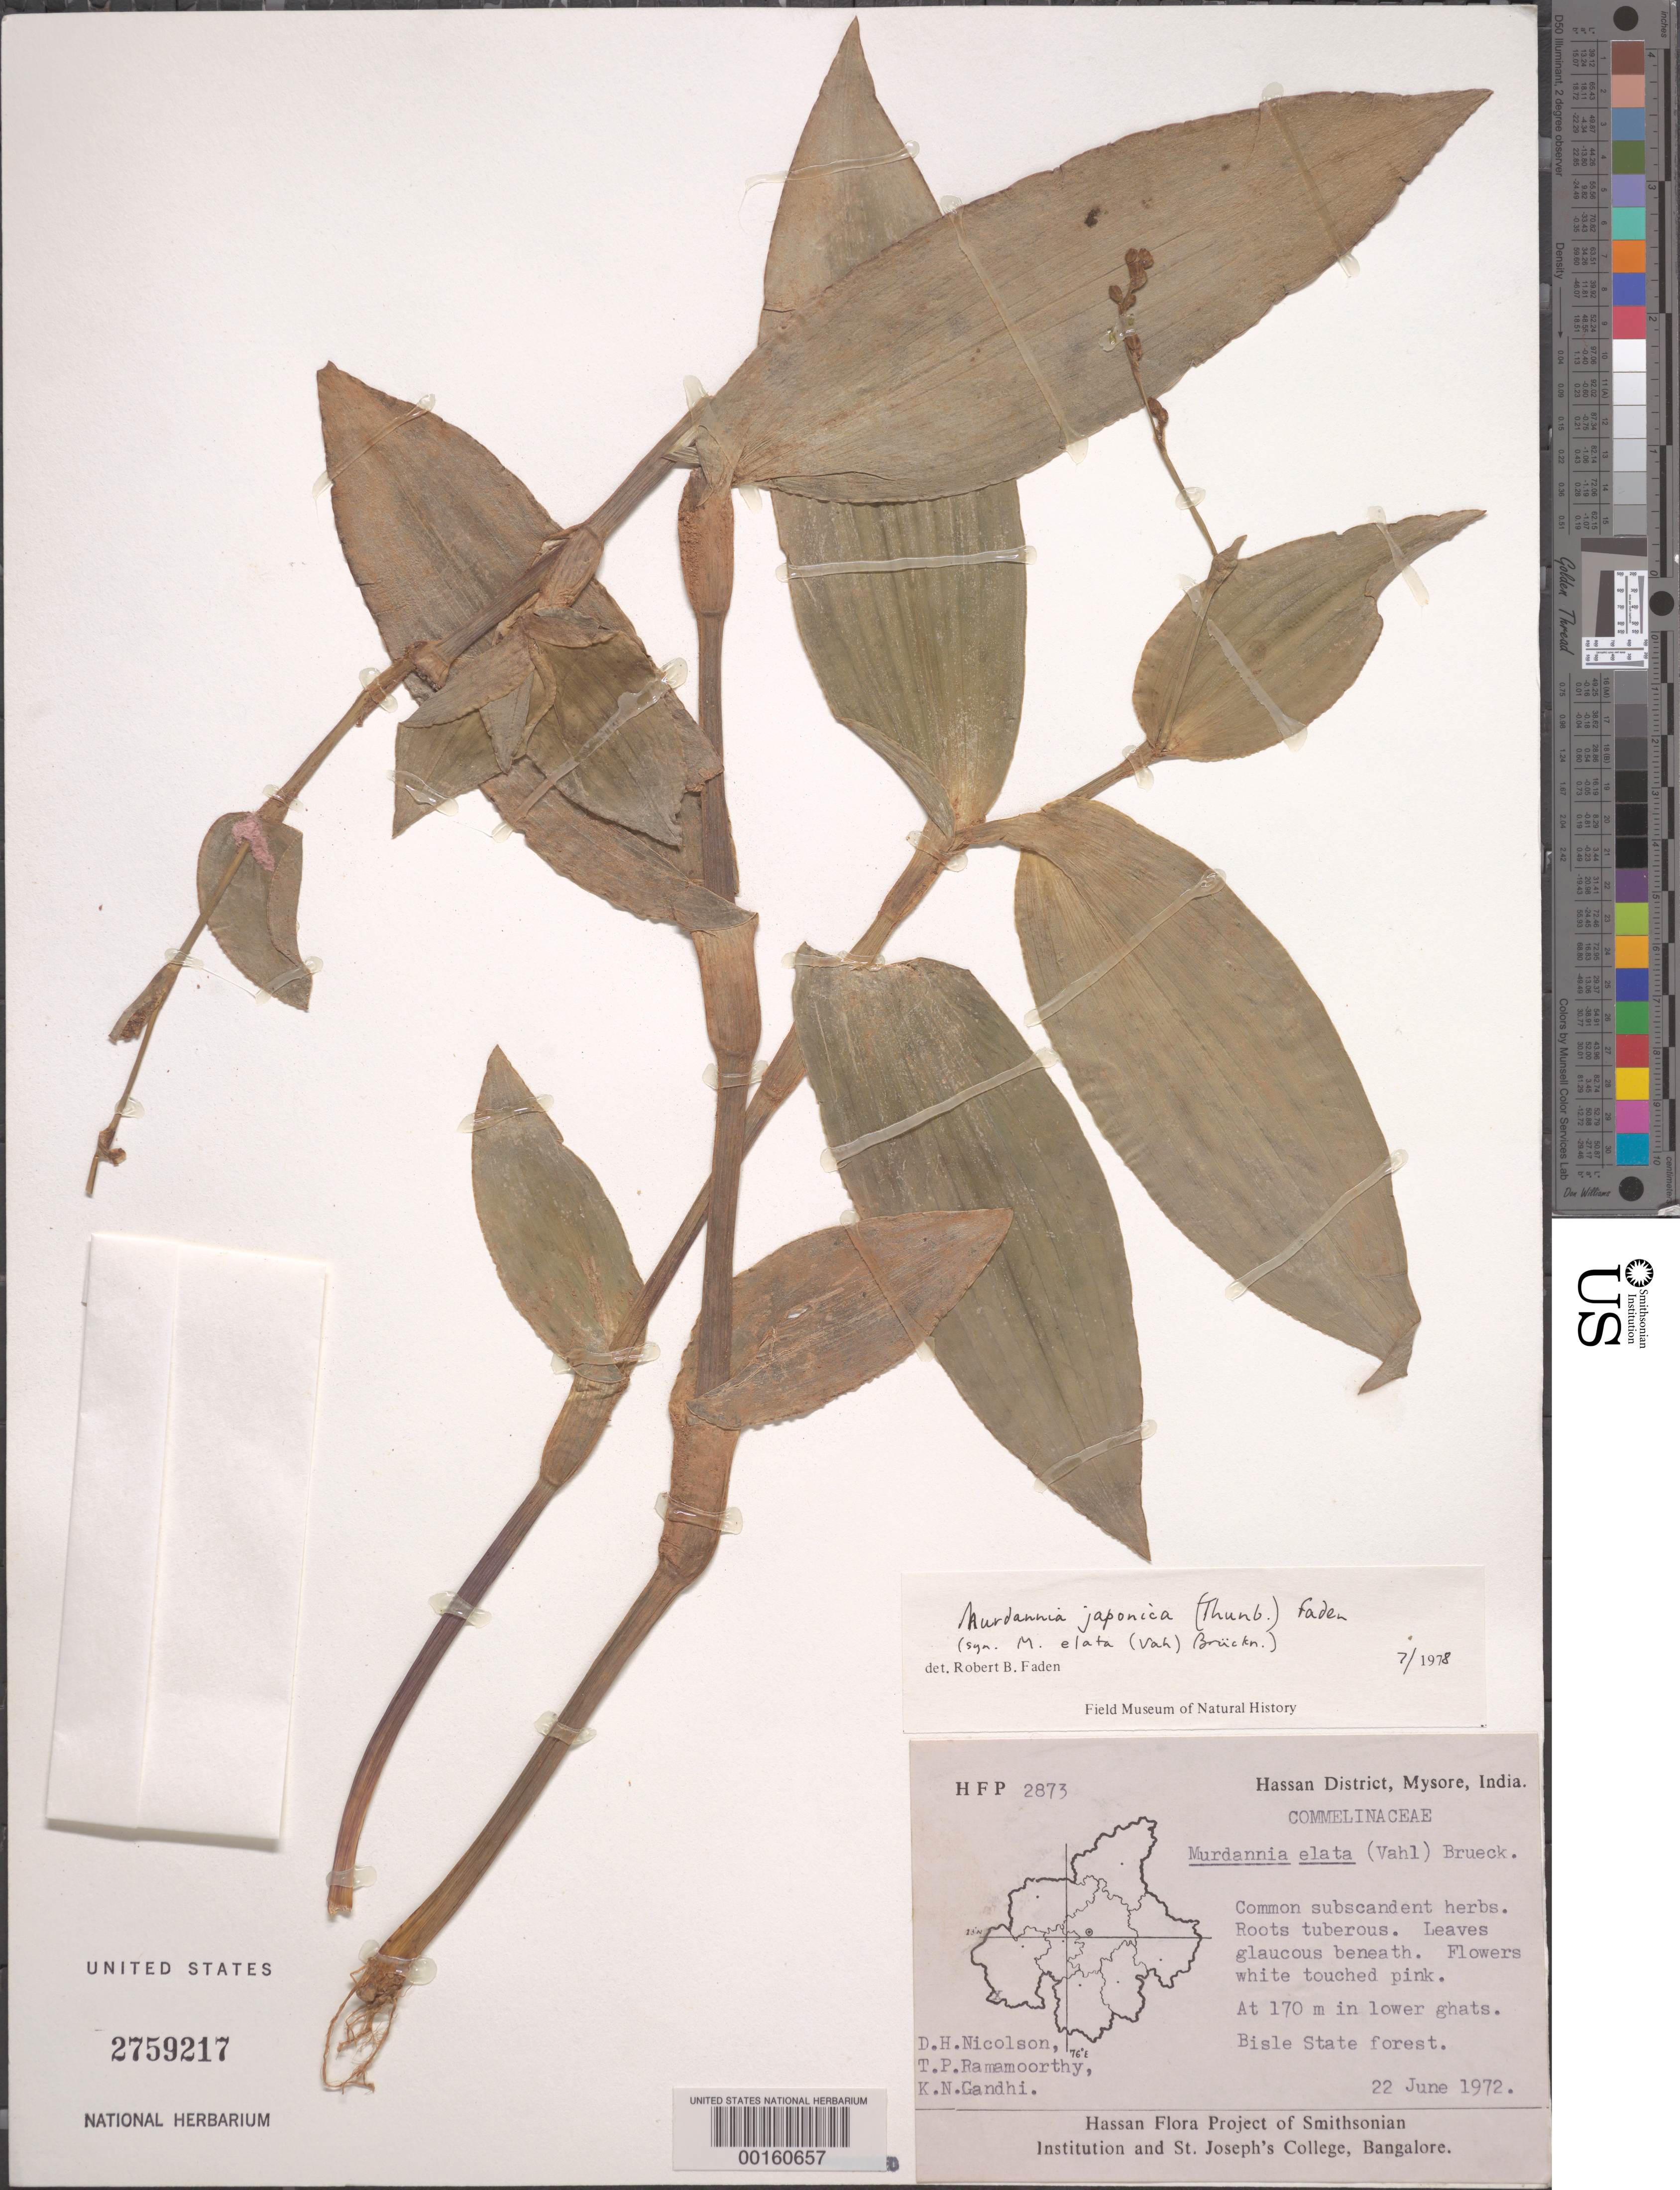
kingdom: Plantae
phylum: Tracheophyta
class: Liliopsida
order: Commelinales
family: Commelinaceae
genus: Murdannia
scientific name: Murdannia japonica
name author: (Thunb.) Faden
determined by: Faden, Robert B., (US), Smithsonian Institution - National Museum of Natural History (UNITED STATES)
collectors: D. H. Nicolson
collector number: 2873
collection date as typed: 22 Jun 1972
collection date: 1972-06-22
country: India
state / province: Karnataka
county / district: Hassan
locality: Bisle state forest, mysore state [mysore state = karnataka.]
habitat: Lower ghats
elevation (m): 170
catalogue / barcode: US 2759217